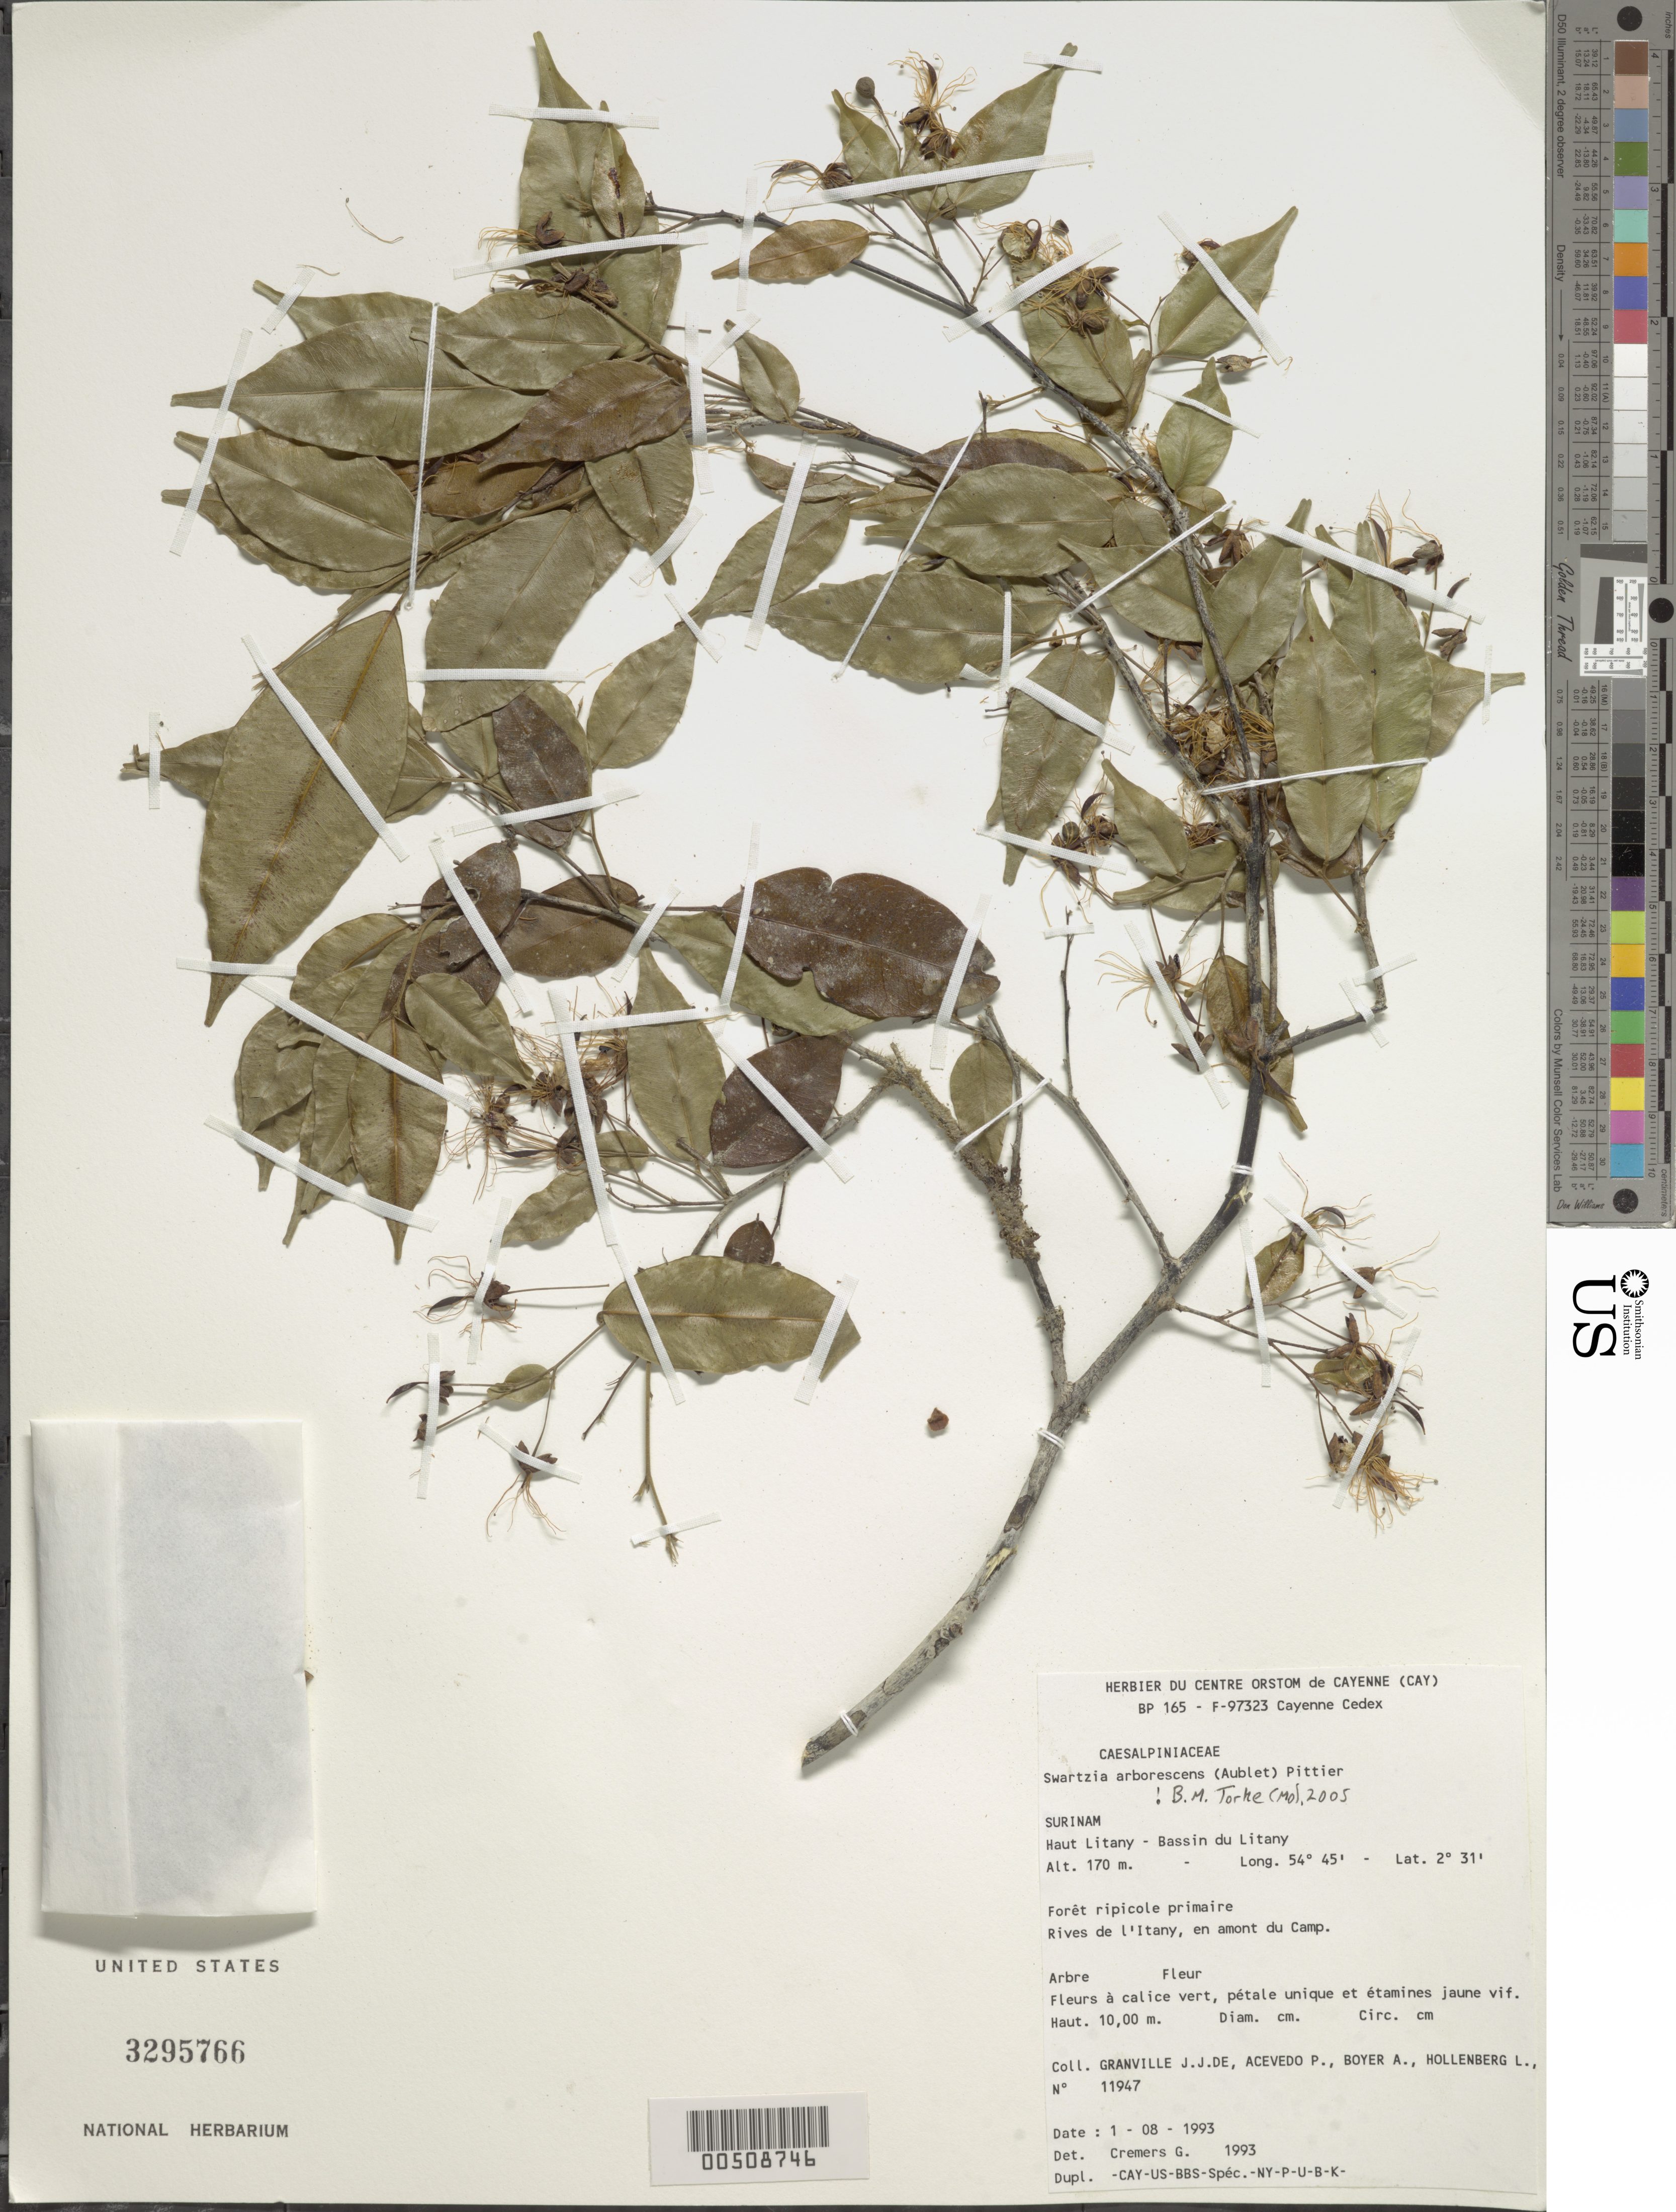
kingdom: Plantae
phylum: Tracheophyta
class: Magnoliopsida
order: Fabales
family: Fabaceae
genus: Swartzia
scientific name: Swartzia arborescens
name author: (Aubl.) Pittier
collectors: J.-J. de Granville, P. Acevedo-Rodr., A. Boyer & L. Hollenberg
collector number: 11947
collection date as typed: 01 Aug 1993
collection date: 1993-08-01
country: Suriname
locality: Haut litany, bassin du litany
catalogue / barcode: US 3295766